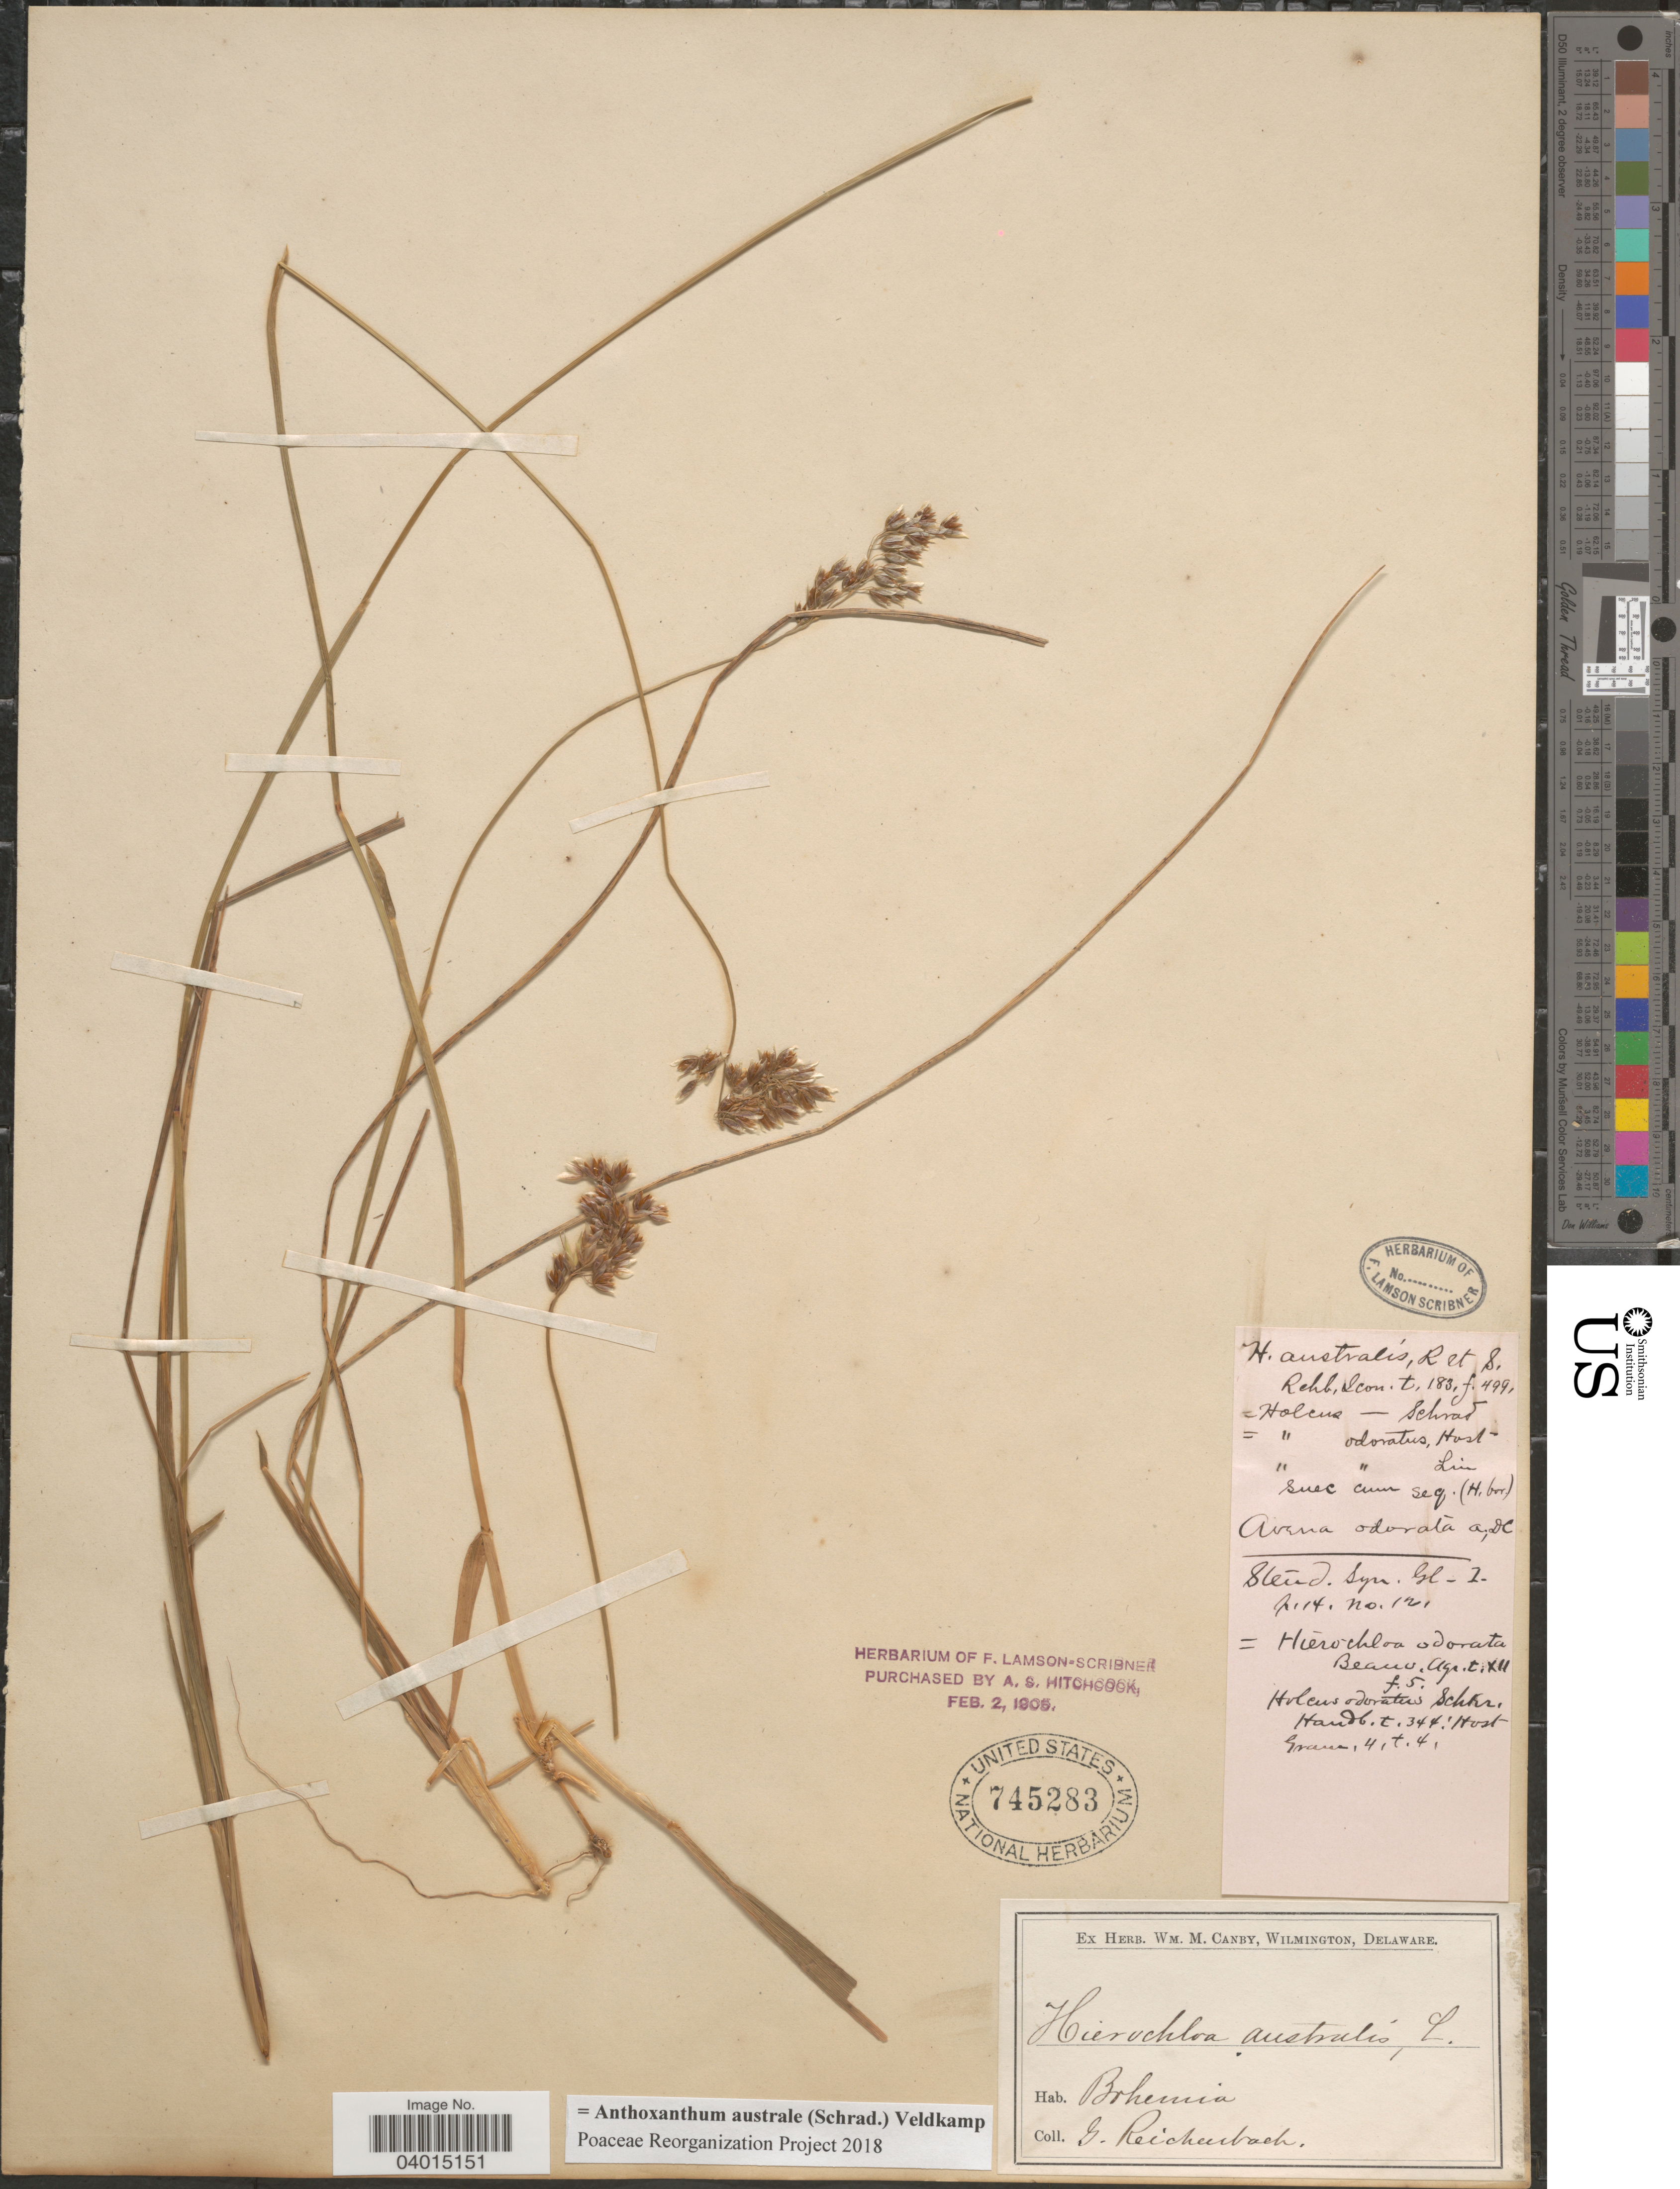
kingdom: Plantae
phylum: Tracheophyta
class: Liliopsida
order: Poales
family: Poaceae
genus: Anthoxanthum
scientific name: Anthoxanthum australe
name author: (Schrad.) Veldkamp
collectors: G. Reichenbach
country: Czechia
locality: Bohemia.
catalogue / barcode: US 745283